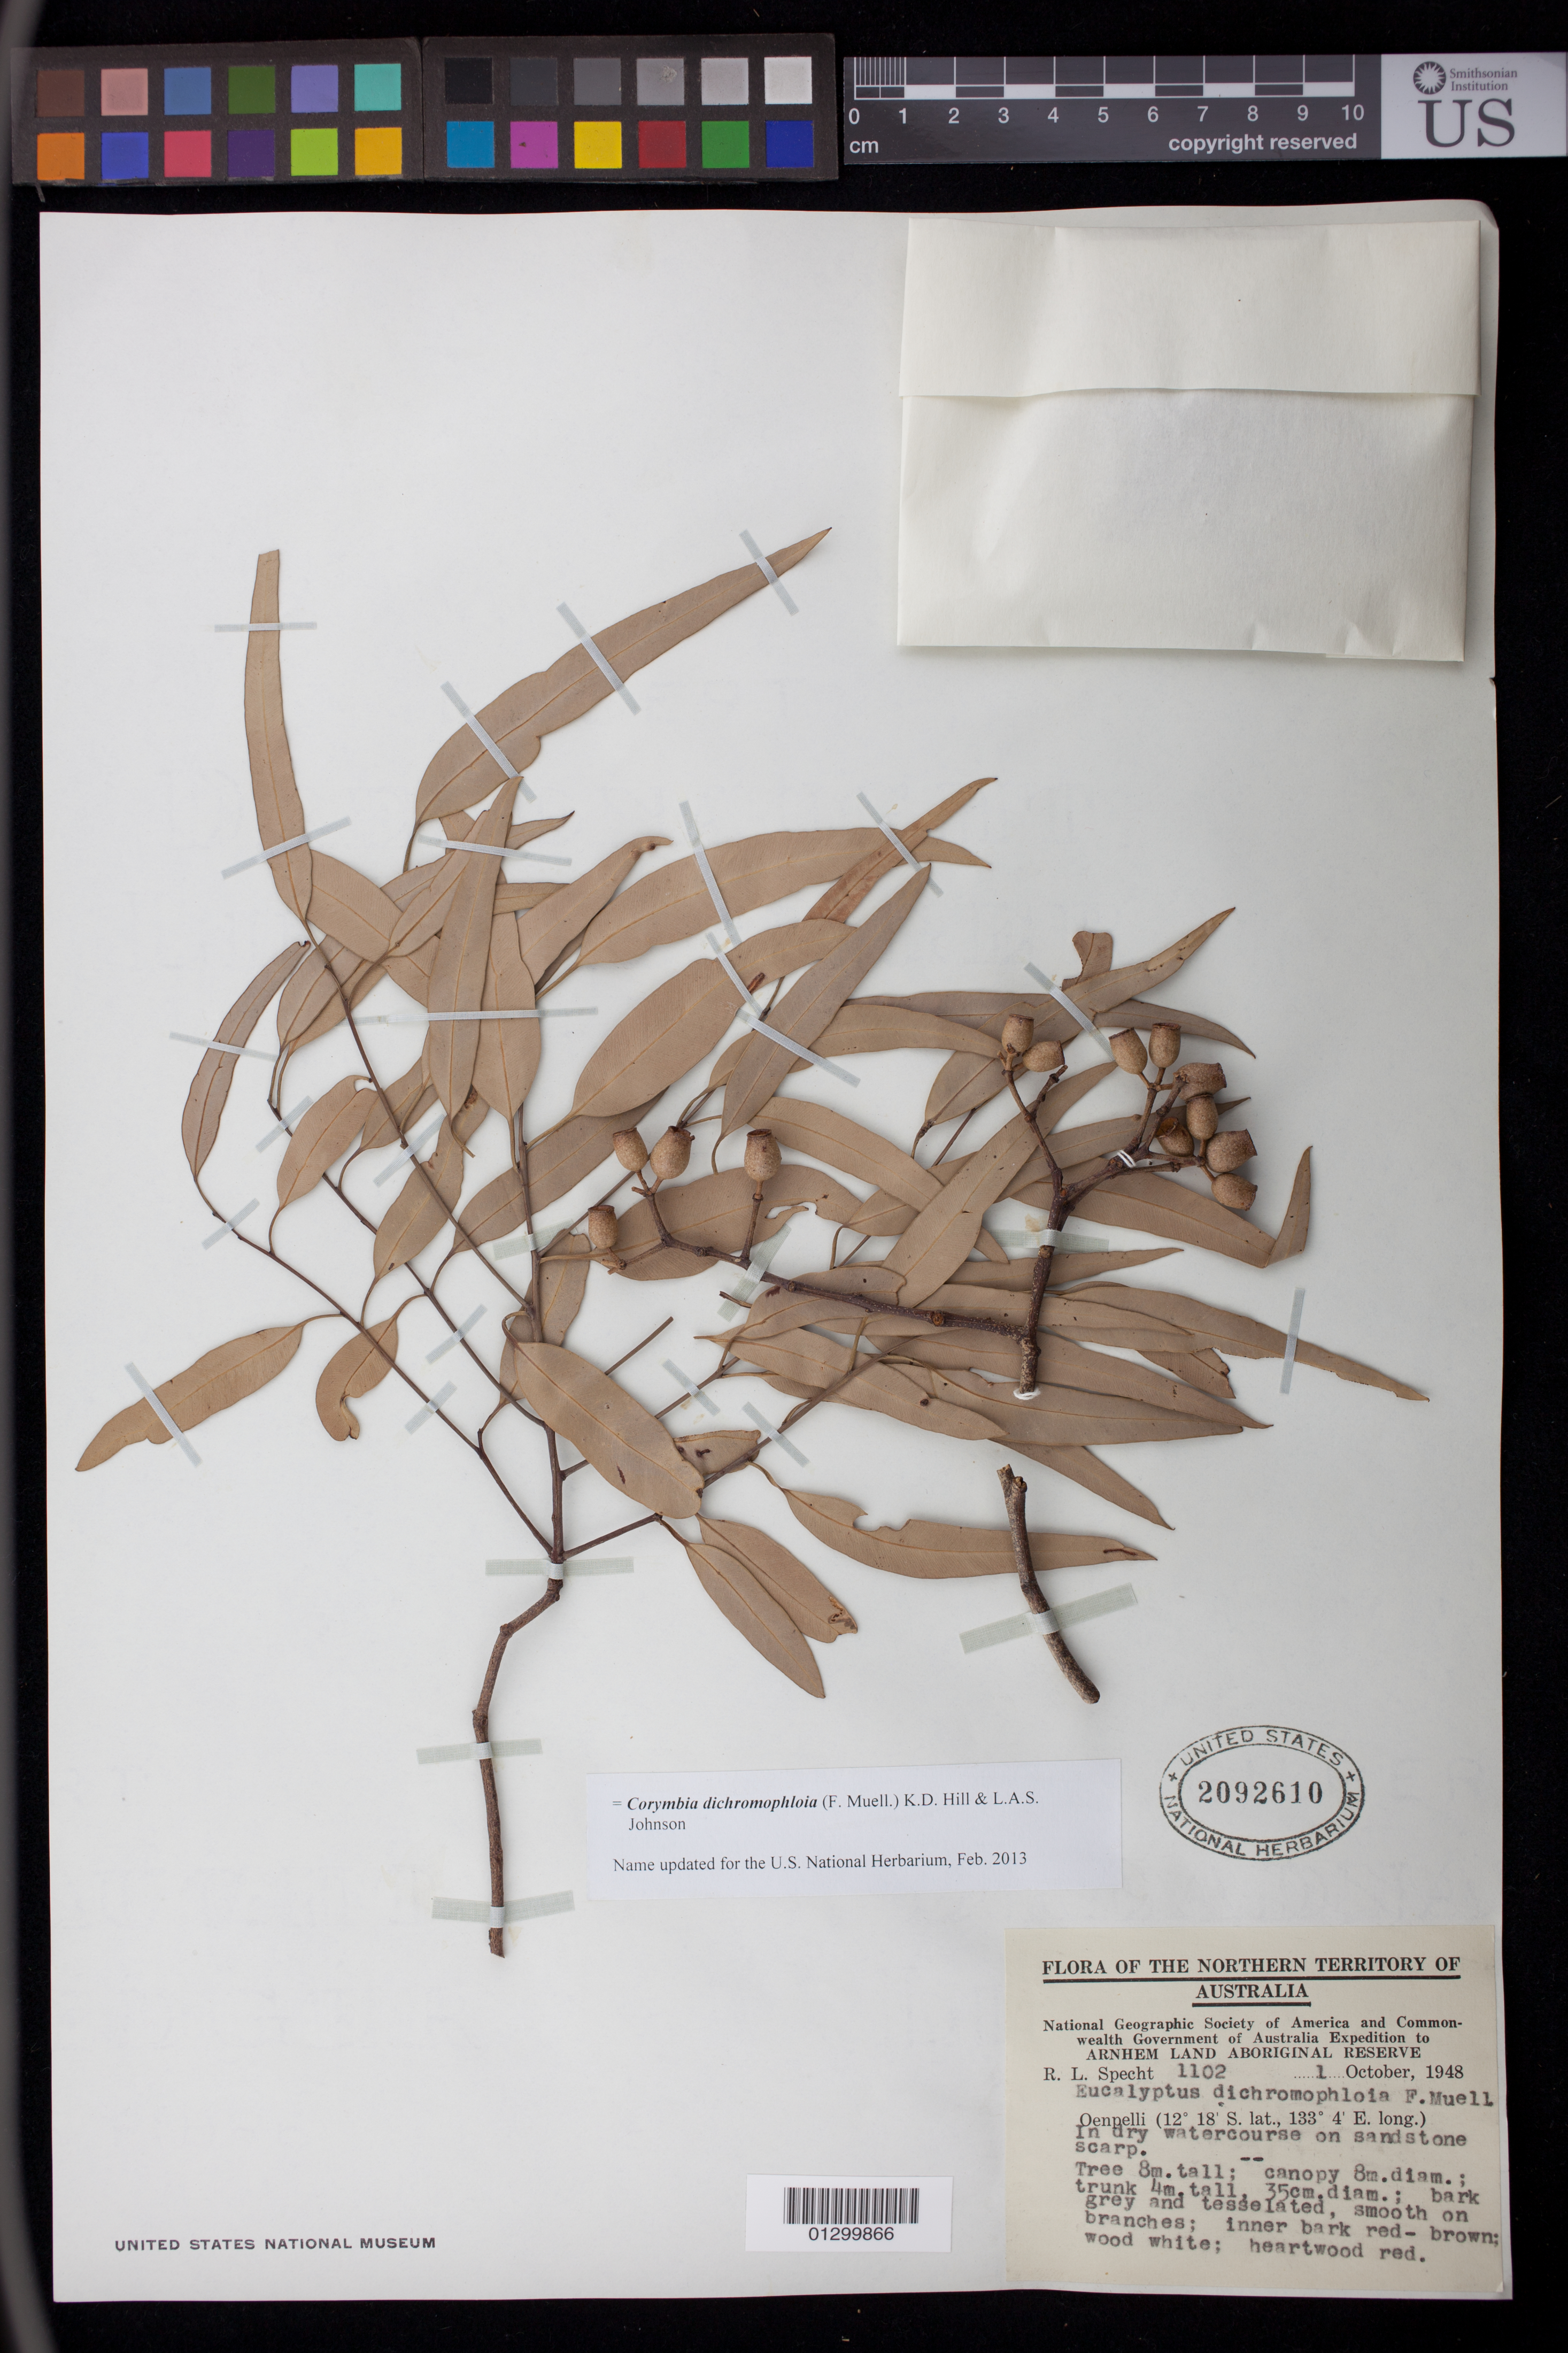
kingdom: Plantae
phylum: Tracheophyta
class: Magnoliopsida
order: Myrtales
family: Myrtaceae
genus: Corymbia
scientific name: Corymbia dichromophloia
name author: (F. Muell.) K.D. Hill & L.A.S. Johnson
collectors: R. L. Specht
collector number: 1102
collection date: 1948-10-01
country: Australia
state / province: Northern Territory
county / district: West Arnhem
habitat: In dry watercourse on sandstone scarp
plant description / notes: Tree 8 m. tall; canopy 8 m. diam.; trunk 4 m. tall, 35 cm. diam.; bark grey and tesselated, smooth on branches; inner bark red-brown; wood white; heartwood red.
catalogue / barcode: US 2092610